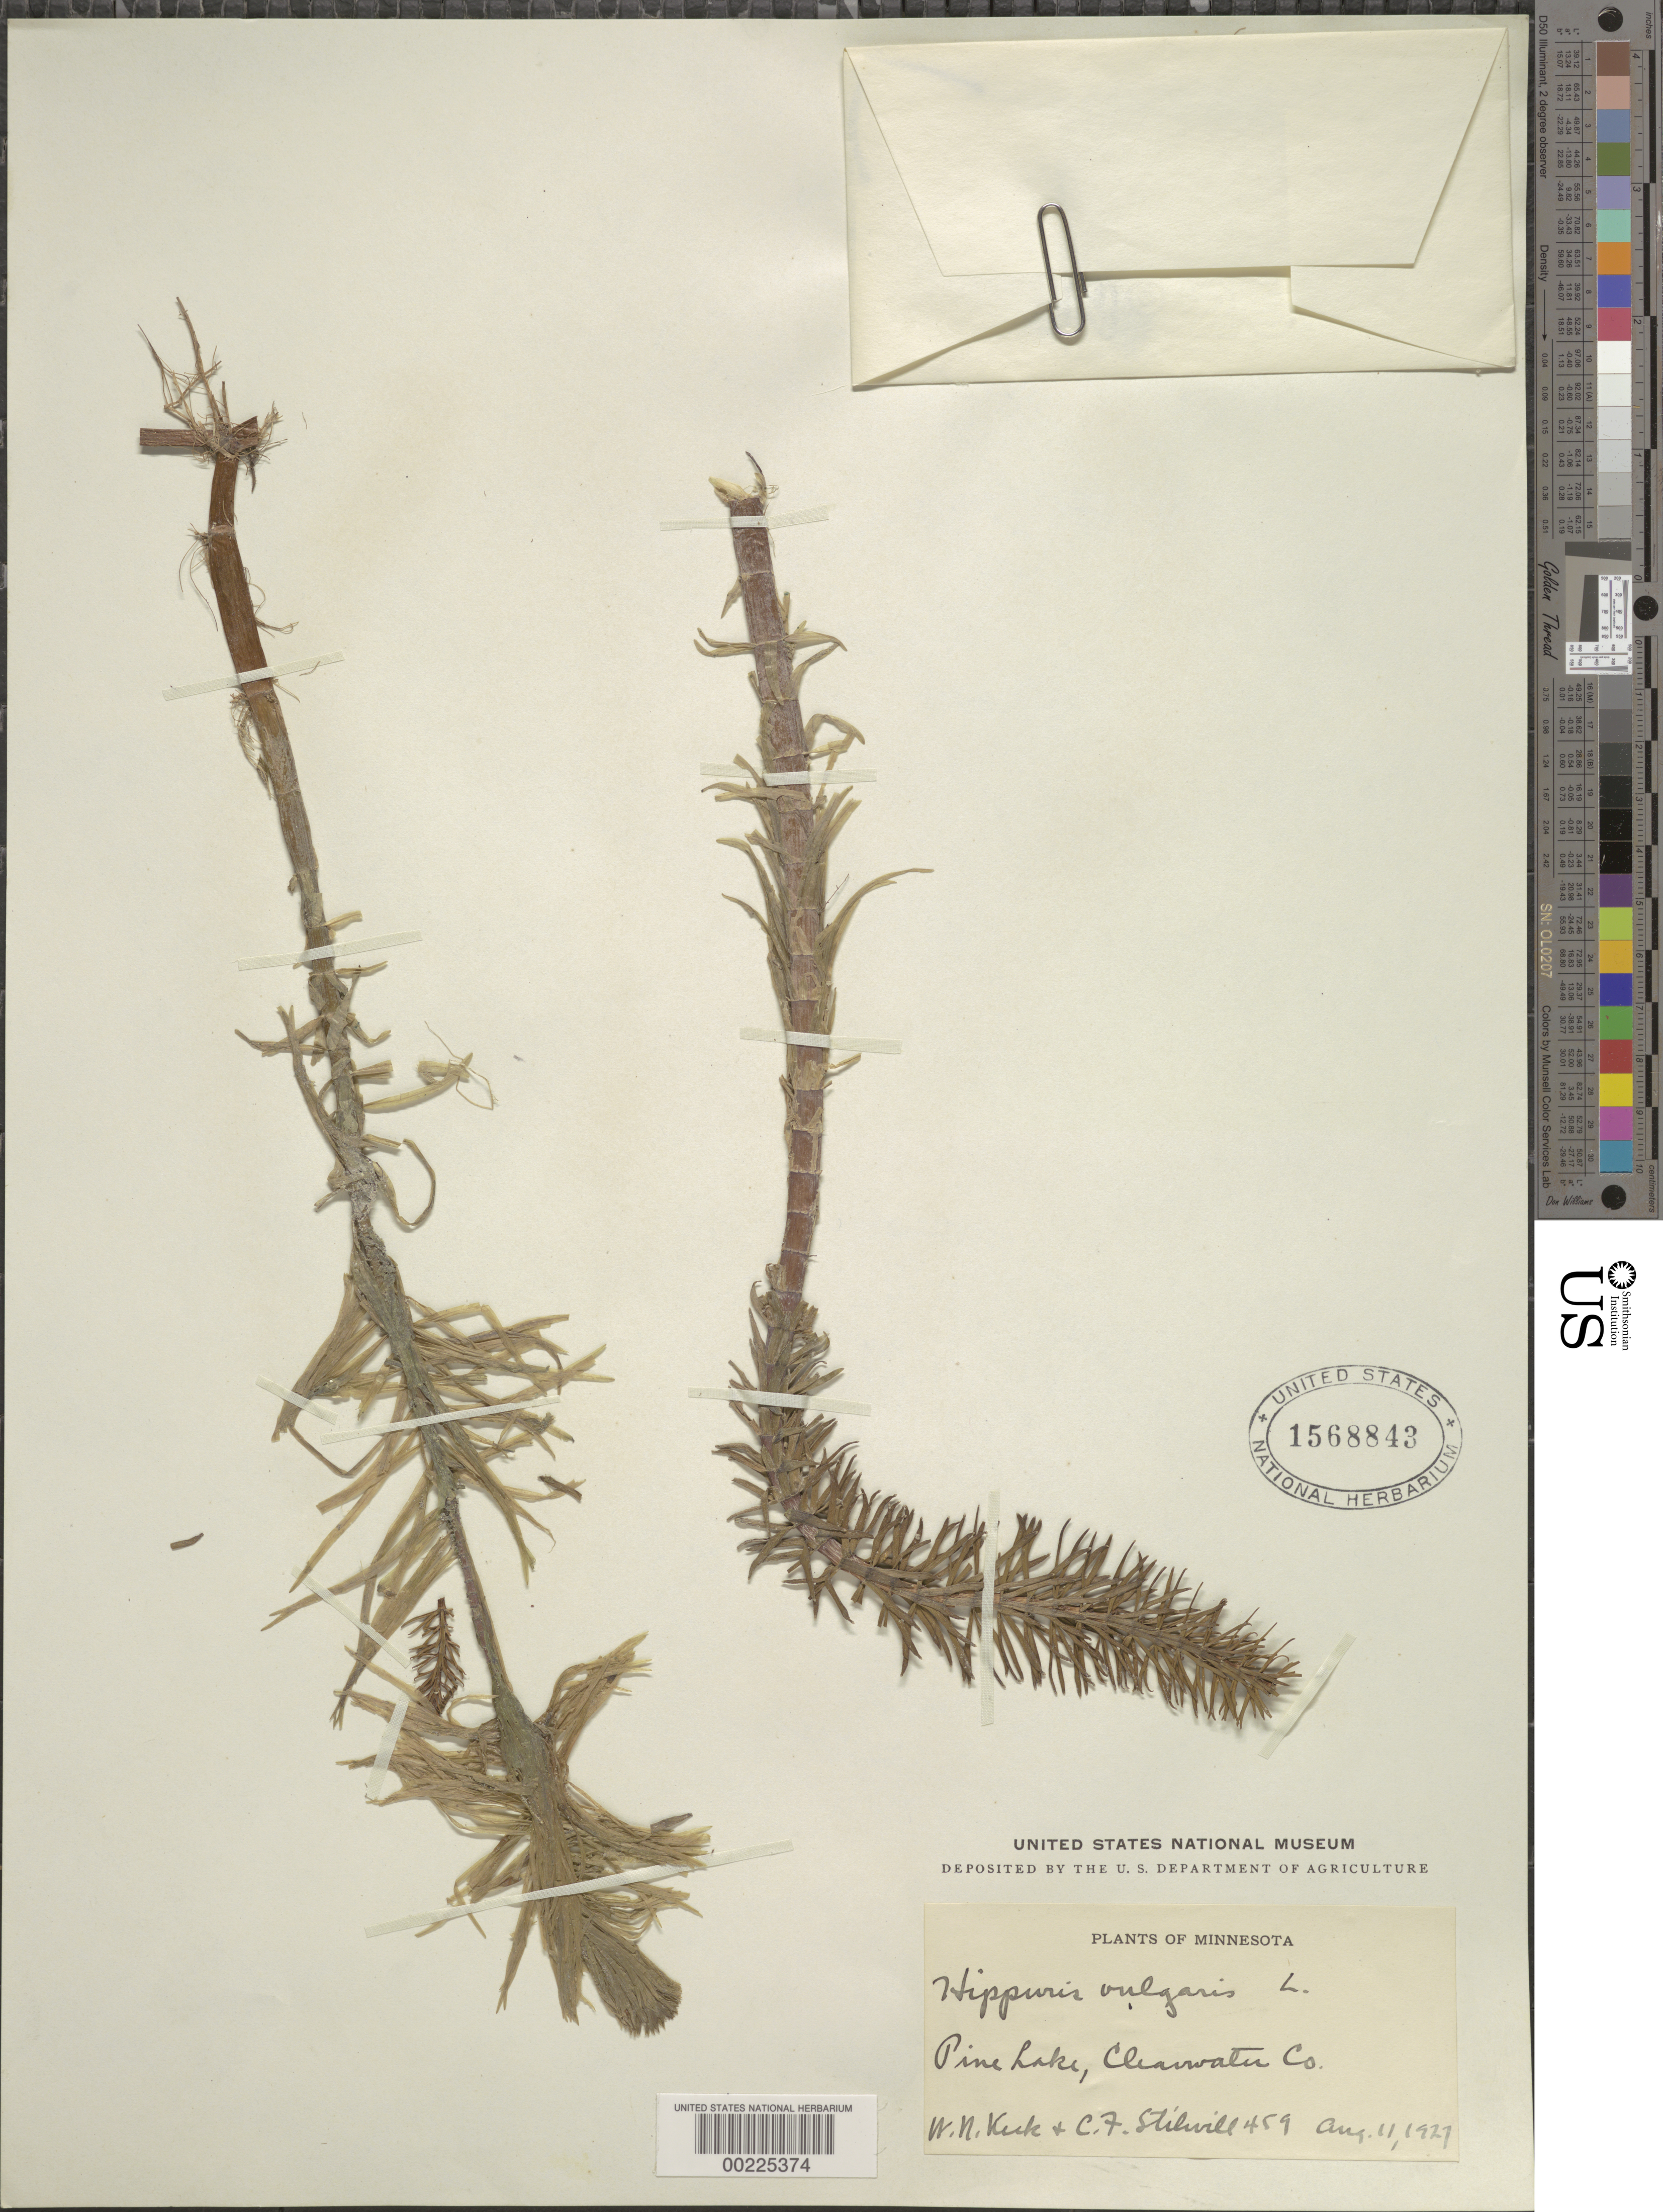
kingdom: Plantae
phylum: Tracheophyta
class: Magnoliopsida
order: Lamiales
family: Plantaginaceae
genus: Hippuris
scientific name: Hippuris tetraphylla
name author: L. f.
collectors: W. Keck & C. Stilwill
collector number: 459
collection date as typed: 11 Aug 1927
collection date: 1927-08-11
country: United States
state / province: Minnesota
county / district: Clearwater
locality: Pine lake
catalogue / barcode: US 1568843